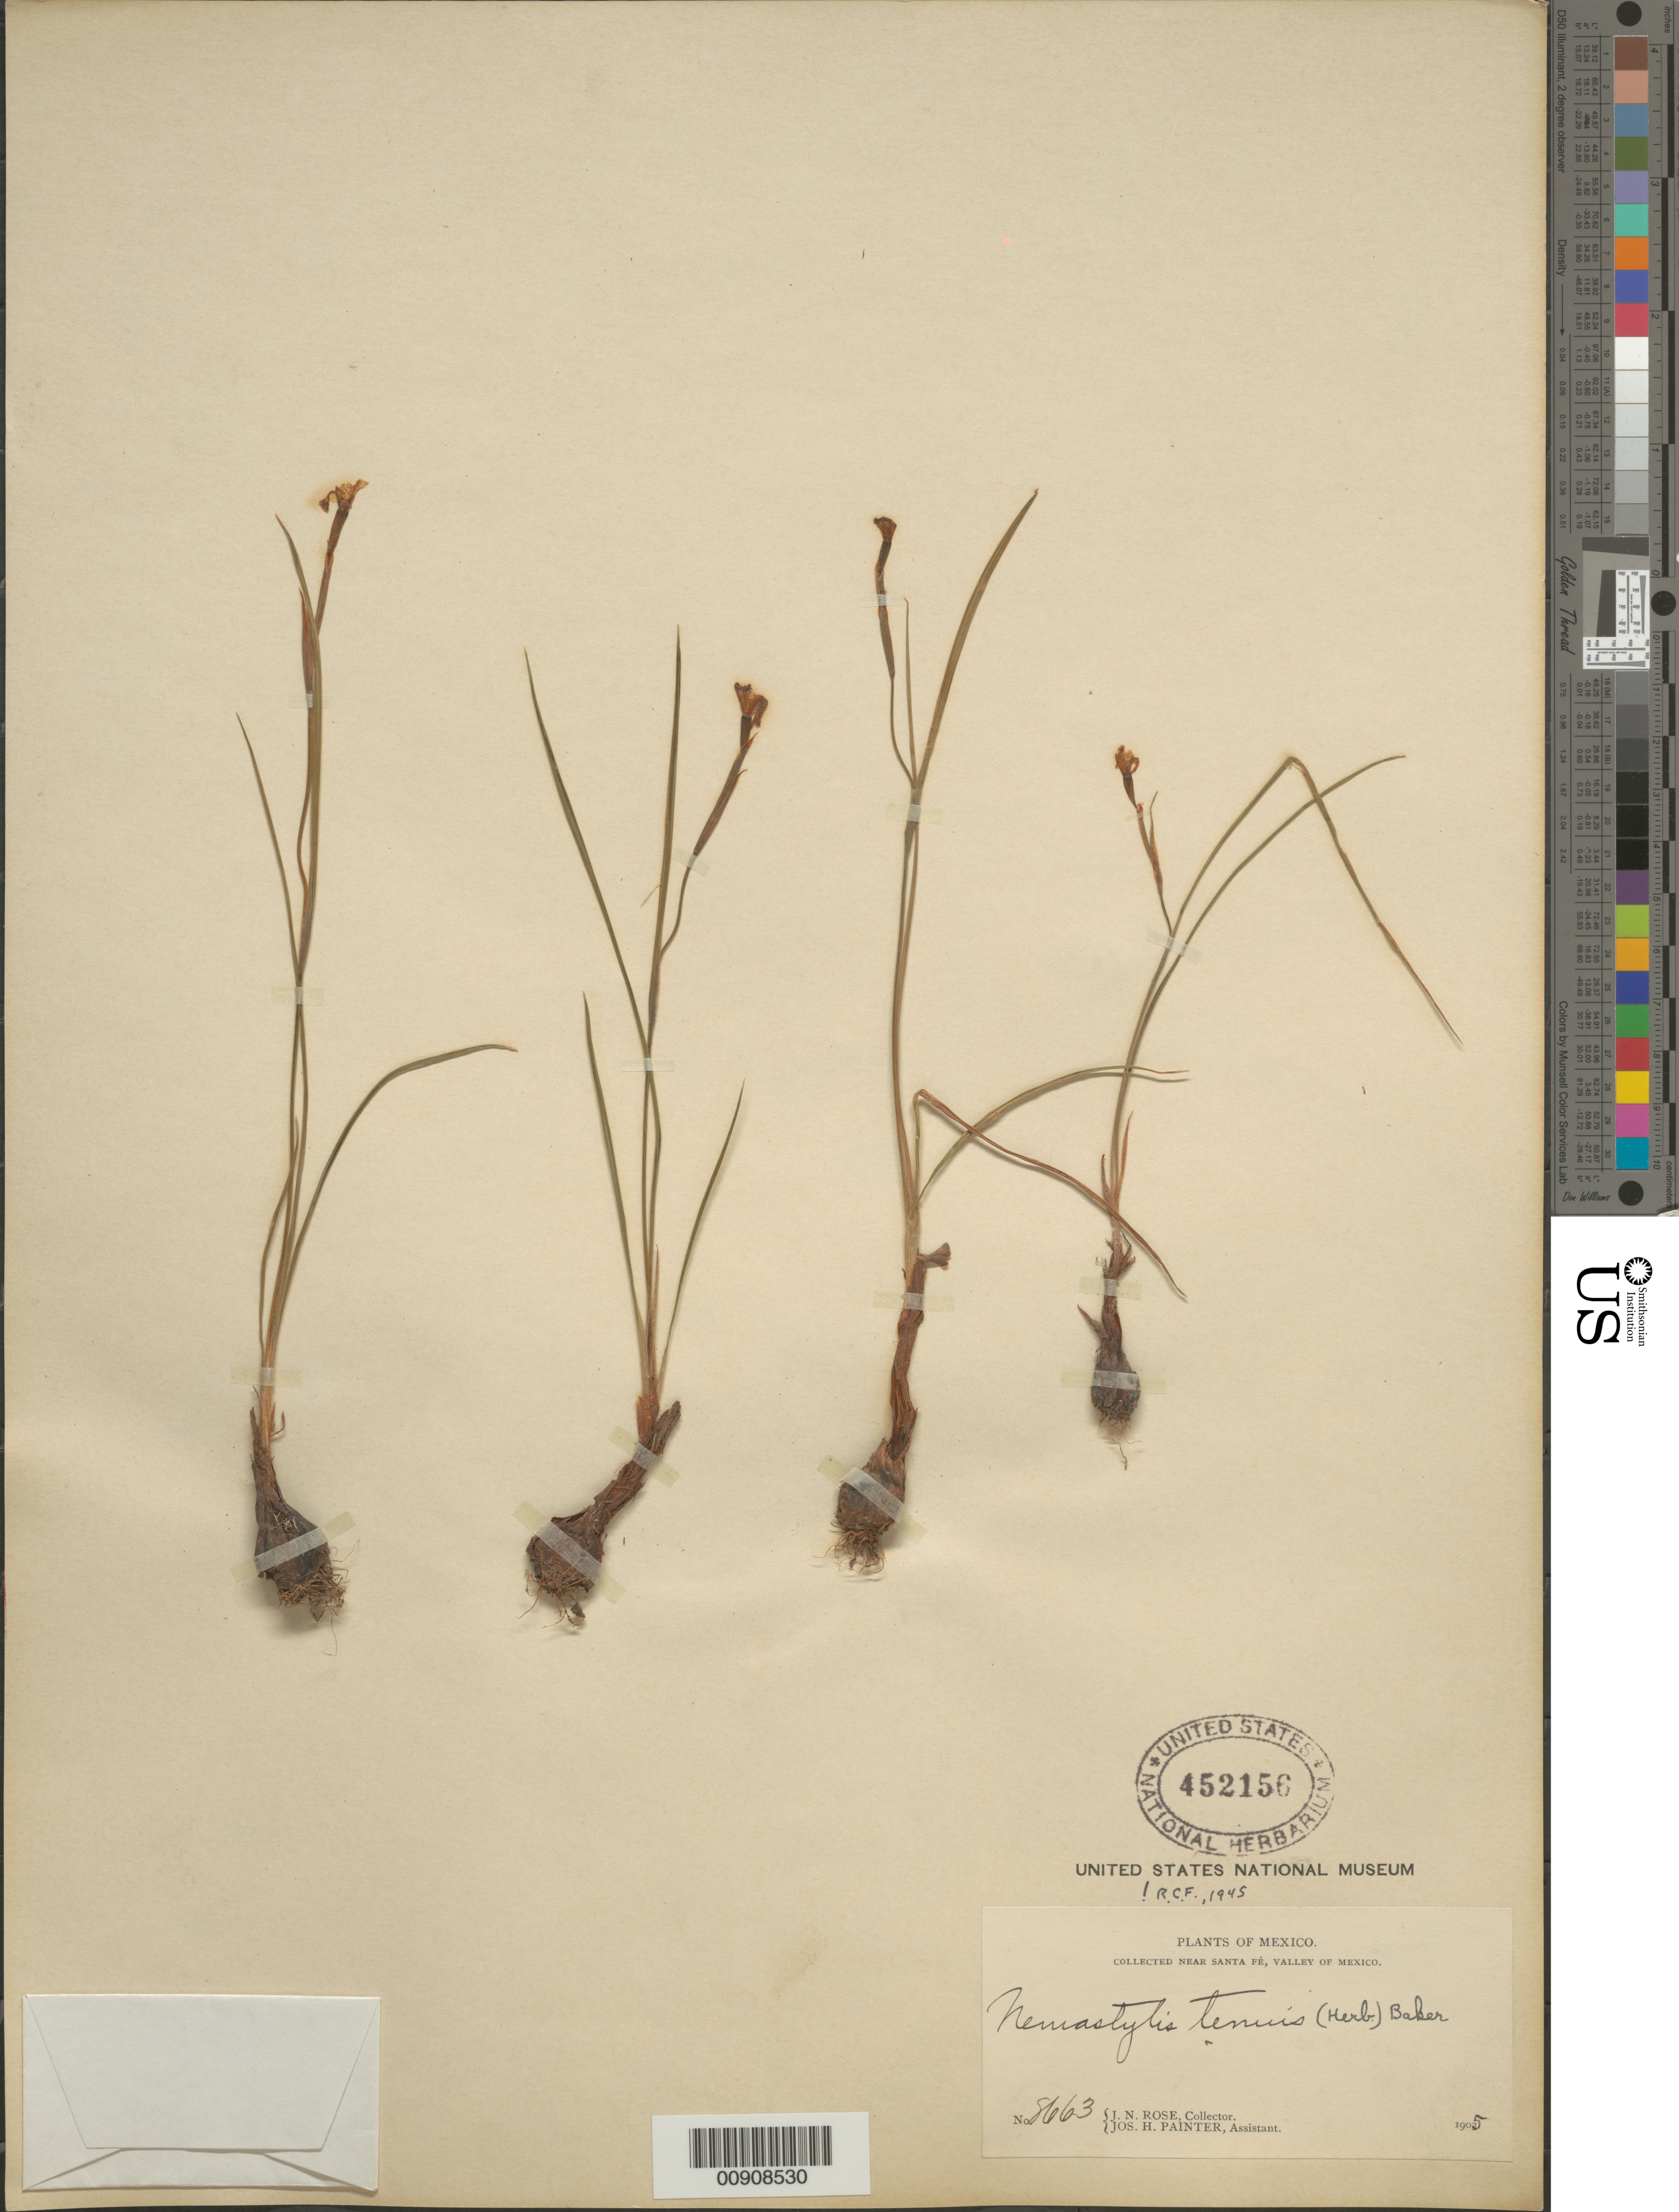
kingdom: Plantae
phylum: Tracheophyta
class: Liliopsida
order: Asparagales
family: Iridaceae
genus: Nemastylis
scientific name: Nemastylis tenuis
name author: (Herb.) S. Watson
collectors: J. N. Rose & J. H. Painter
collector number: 8663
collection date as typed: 1905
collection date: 1905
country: Mexico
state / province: Distrito Federal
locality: Near Santa Fé, Valley of México.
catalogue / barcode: US 452156